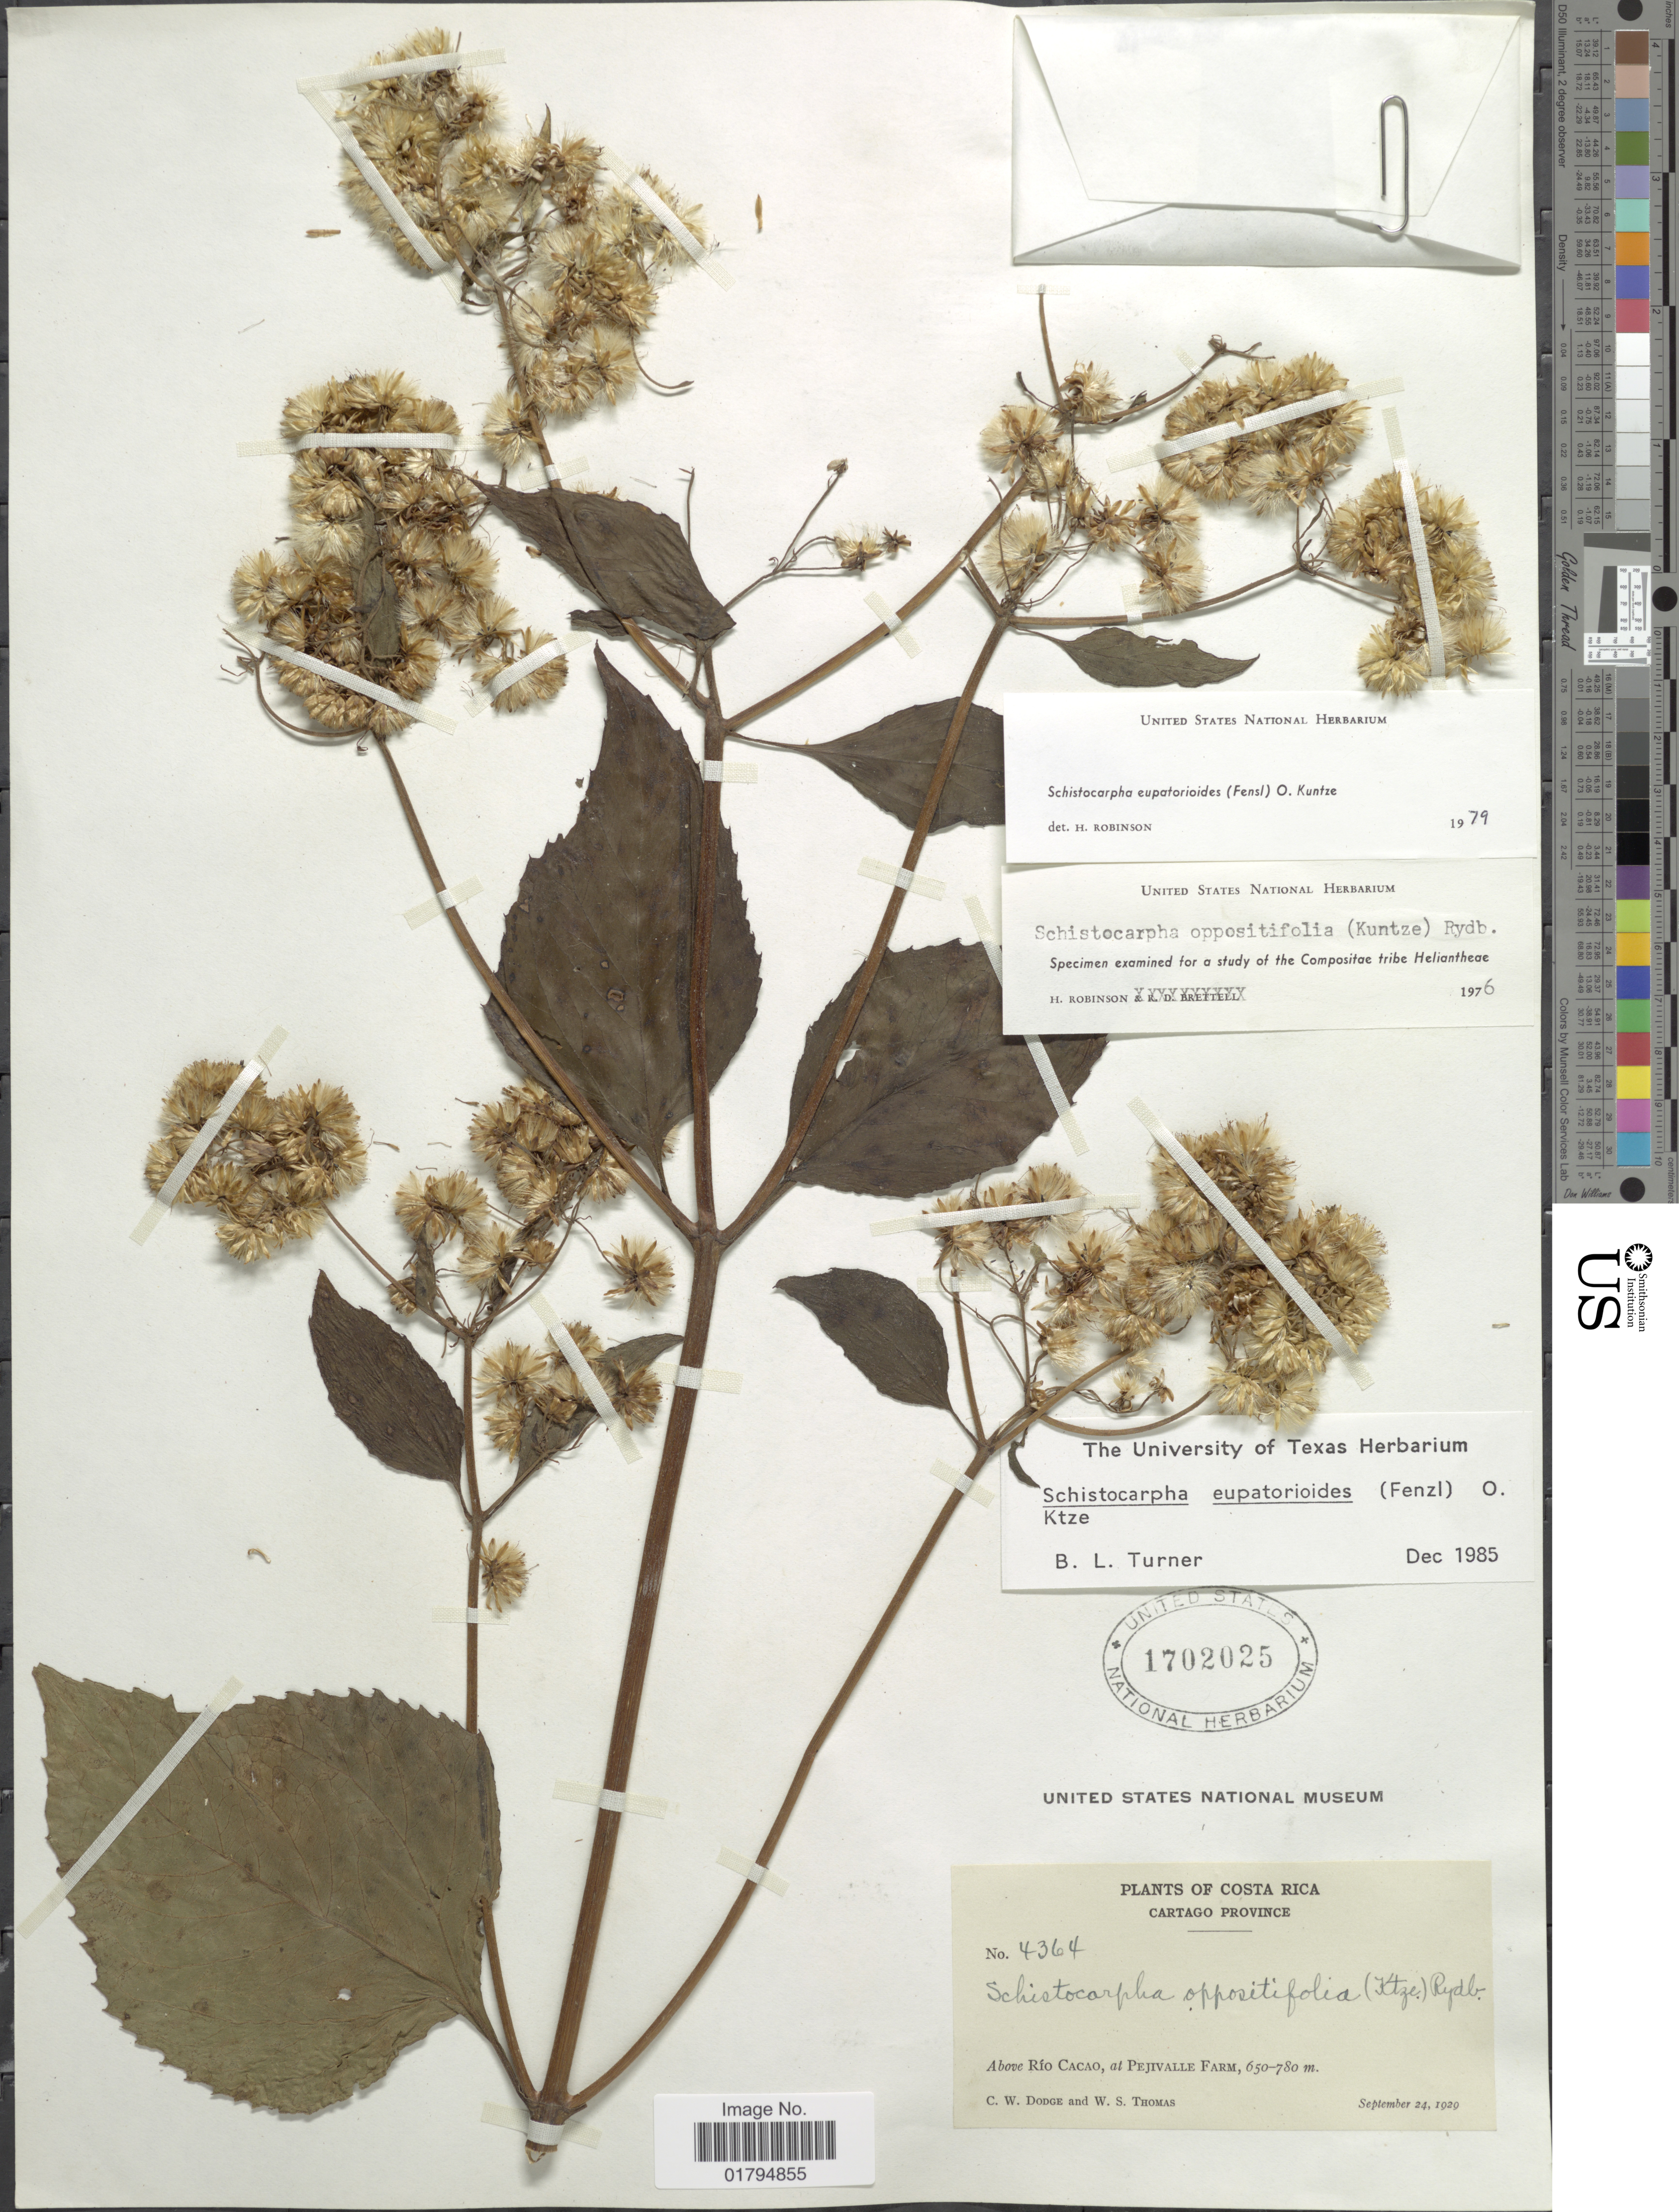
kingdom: Plantae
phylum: Tracheophyta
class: Magnoliopsida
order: Asterales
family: Asteraceae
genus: Schistocarpha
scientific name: Schistocarpha eupatorioides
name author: (Fenzl) Kuntze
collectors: C. Dodge & W. S. Thomas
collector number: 4364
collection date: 1929-09-24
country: Costa Rica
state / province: Cartago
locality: Above Rio Cacao, at Pejivalle Farm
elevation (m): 650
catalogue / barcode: US 1702025